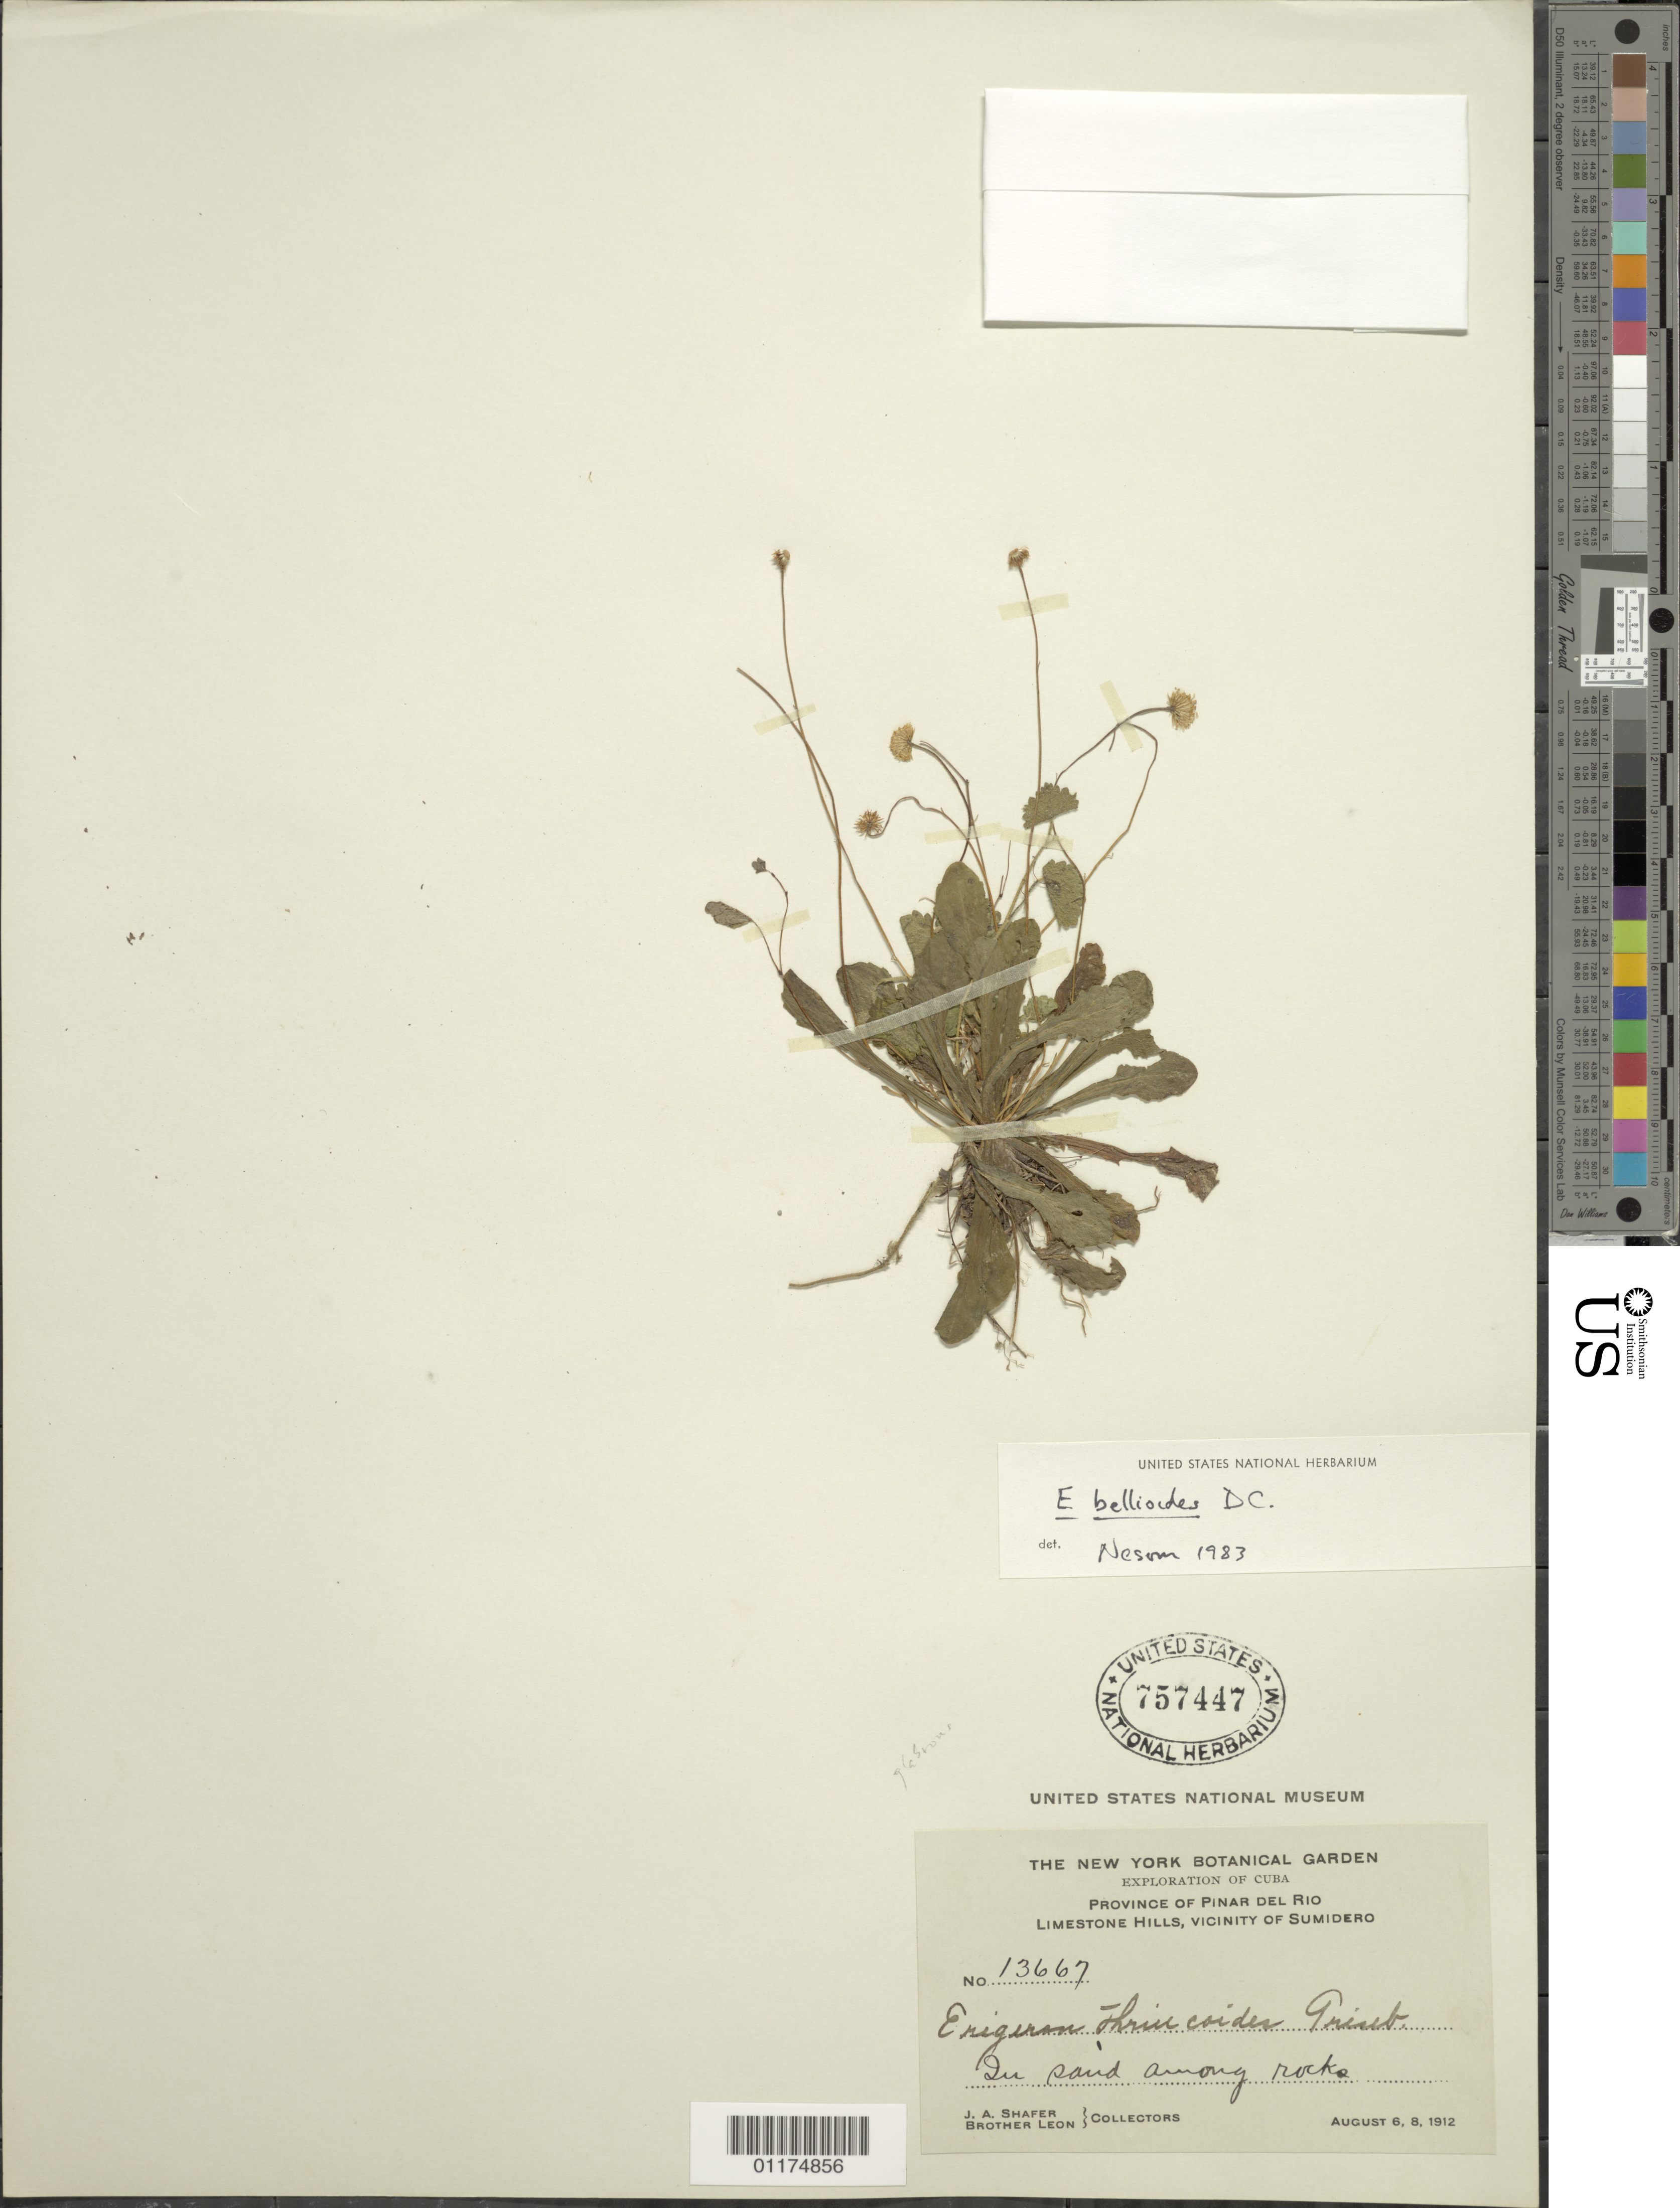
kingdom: Plantae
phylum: Tracheophyta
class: Magnoliopsida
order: Asterales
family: Asteraceae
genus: Erigeron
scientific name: Erigeron bellioides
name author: DC.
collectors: J. A. Shafer & Bro. León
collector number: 13667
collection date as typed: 06 Aug 1912 and 08 Aug 1912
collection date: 1912-08-06,1912-08-08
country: Cuba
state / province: Pinar del Rio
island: Cuba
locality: Limestone Hills, Vicinity of Sumidero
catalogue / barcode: US 757447